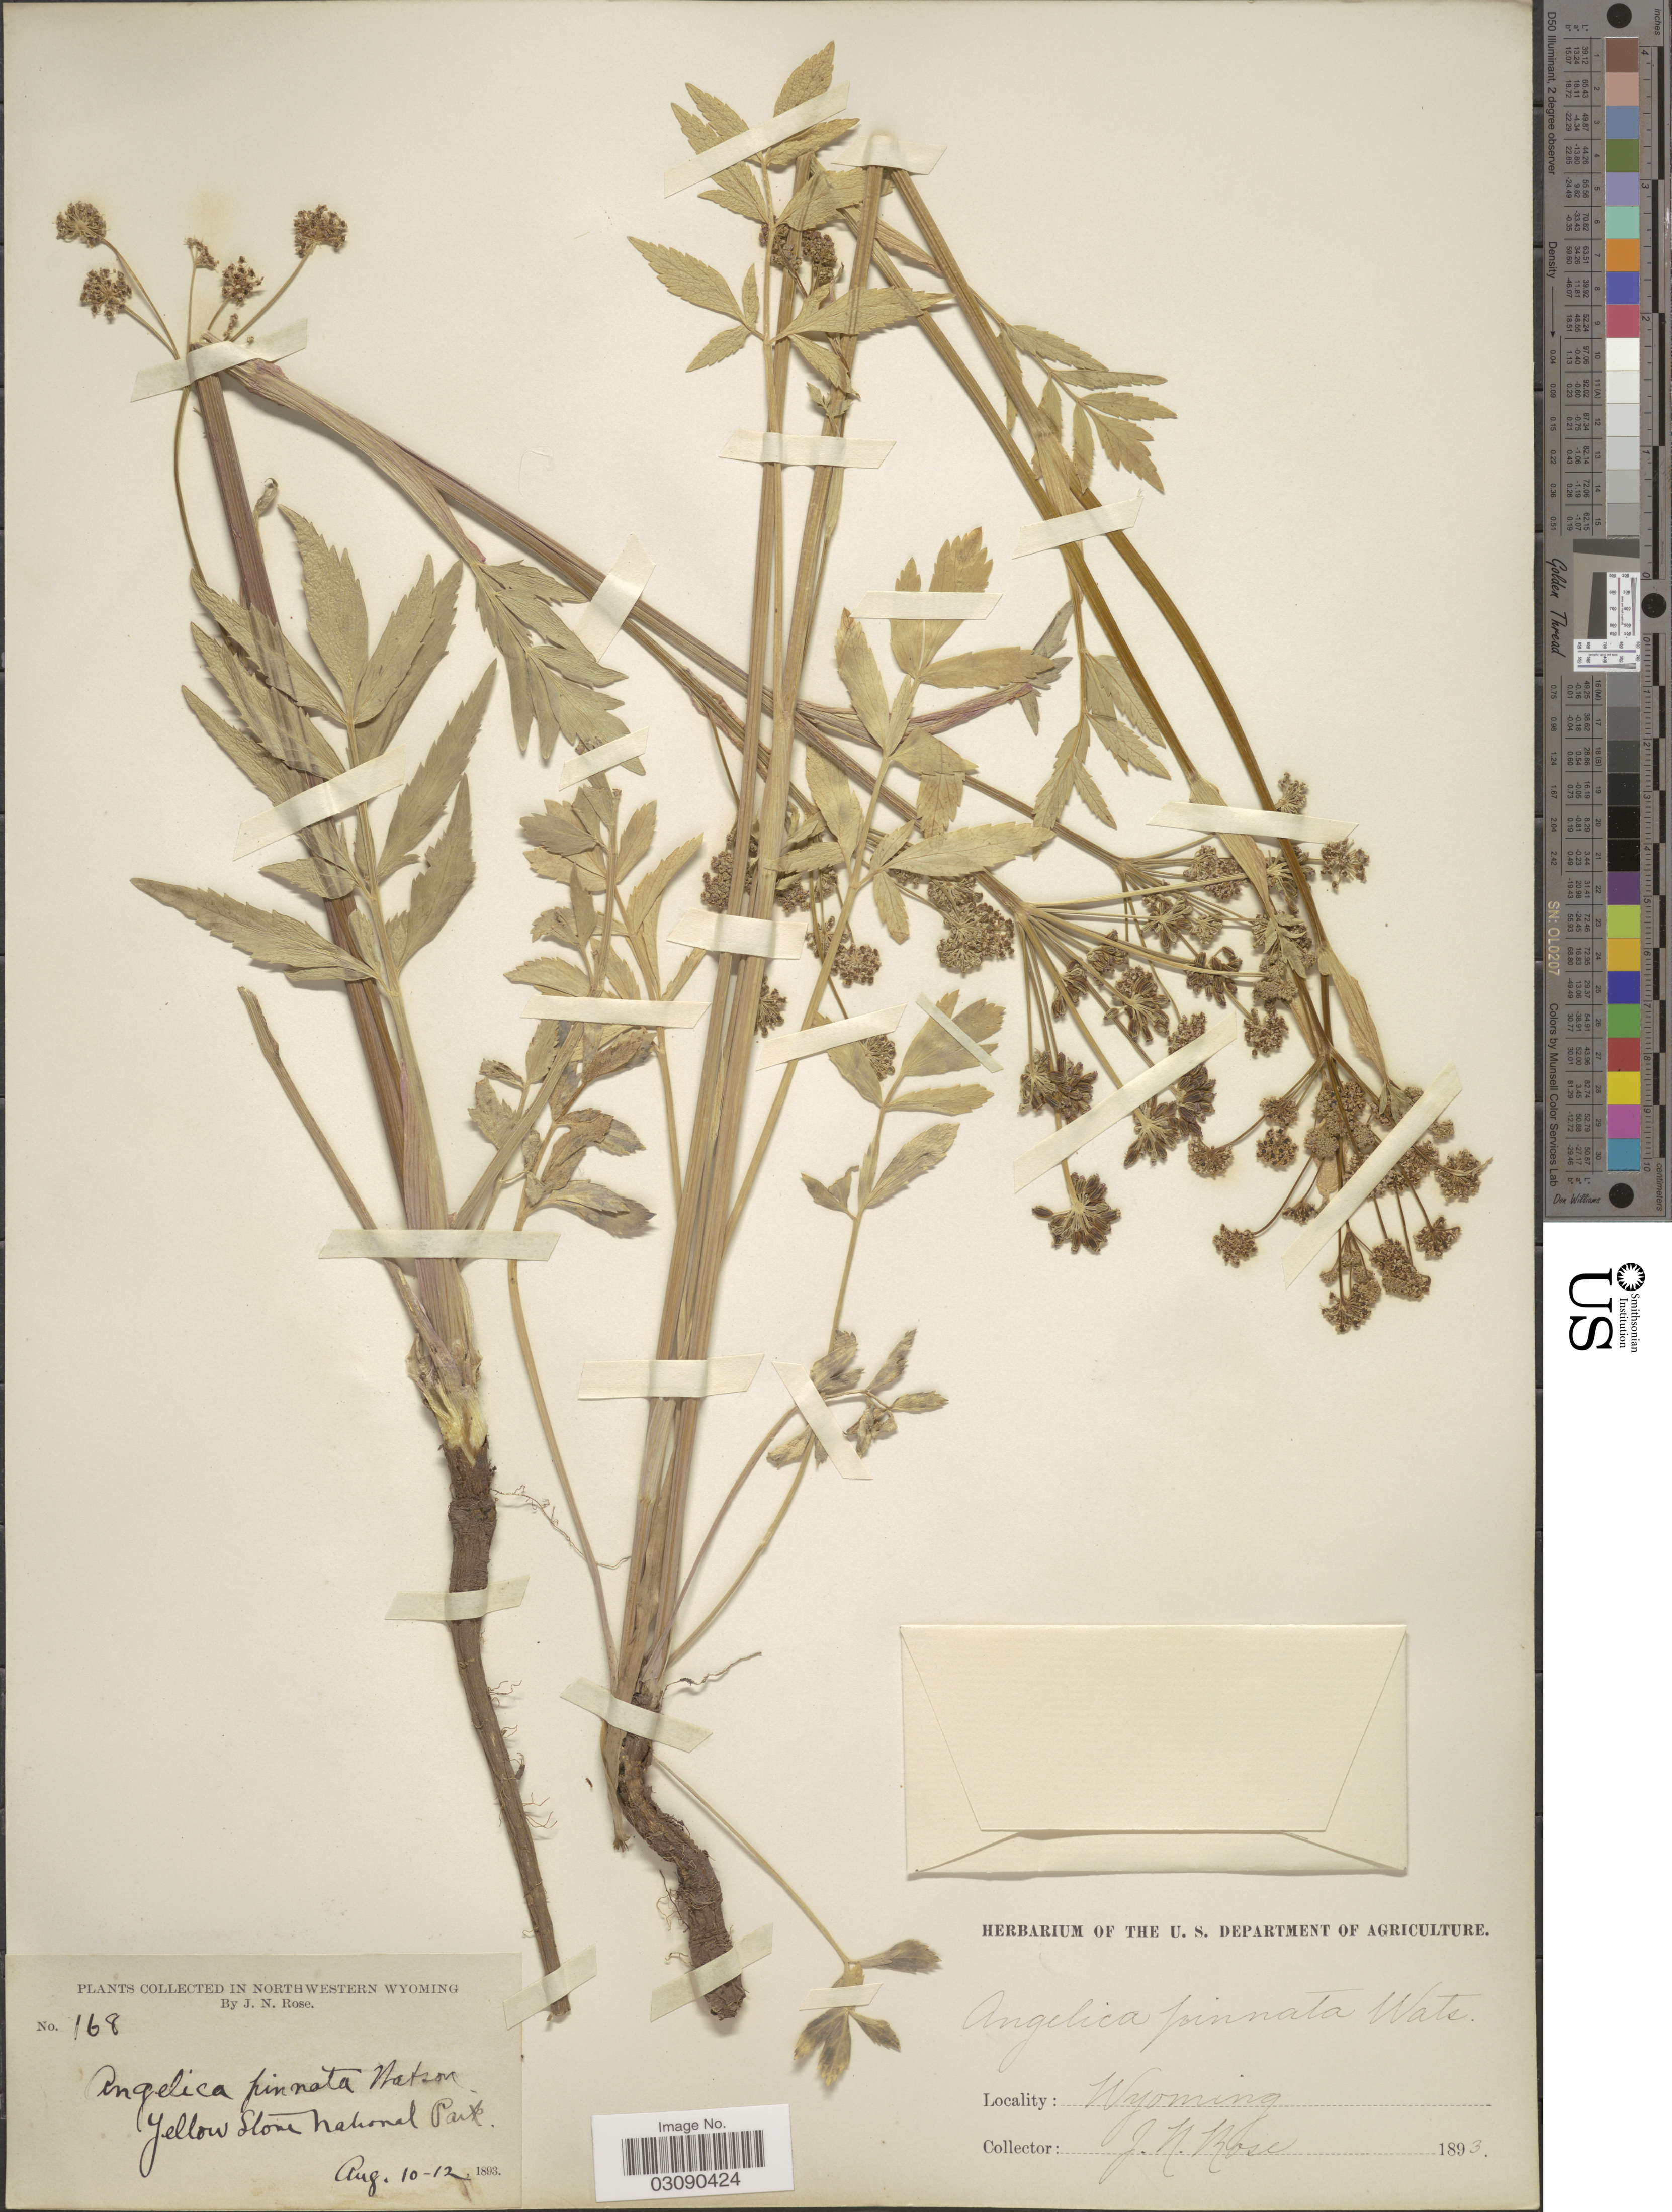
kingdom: Plantae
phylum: Tracheophyta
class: Magnoliopsida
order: Apiales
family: Apiaceae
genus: Angelica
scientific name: Angelica pinnata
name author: S. Watson in C. King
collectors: J. N. Rose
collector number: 168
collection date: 1893-08-10/1893-08-12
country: United States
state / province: Wyoming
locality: Northwestern Wyoming, Yellowstone National Park.